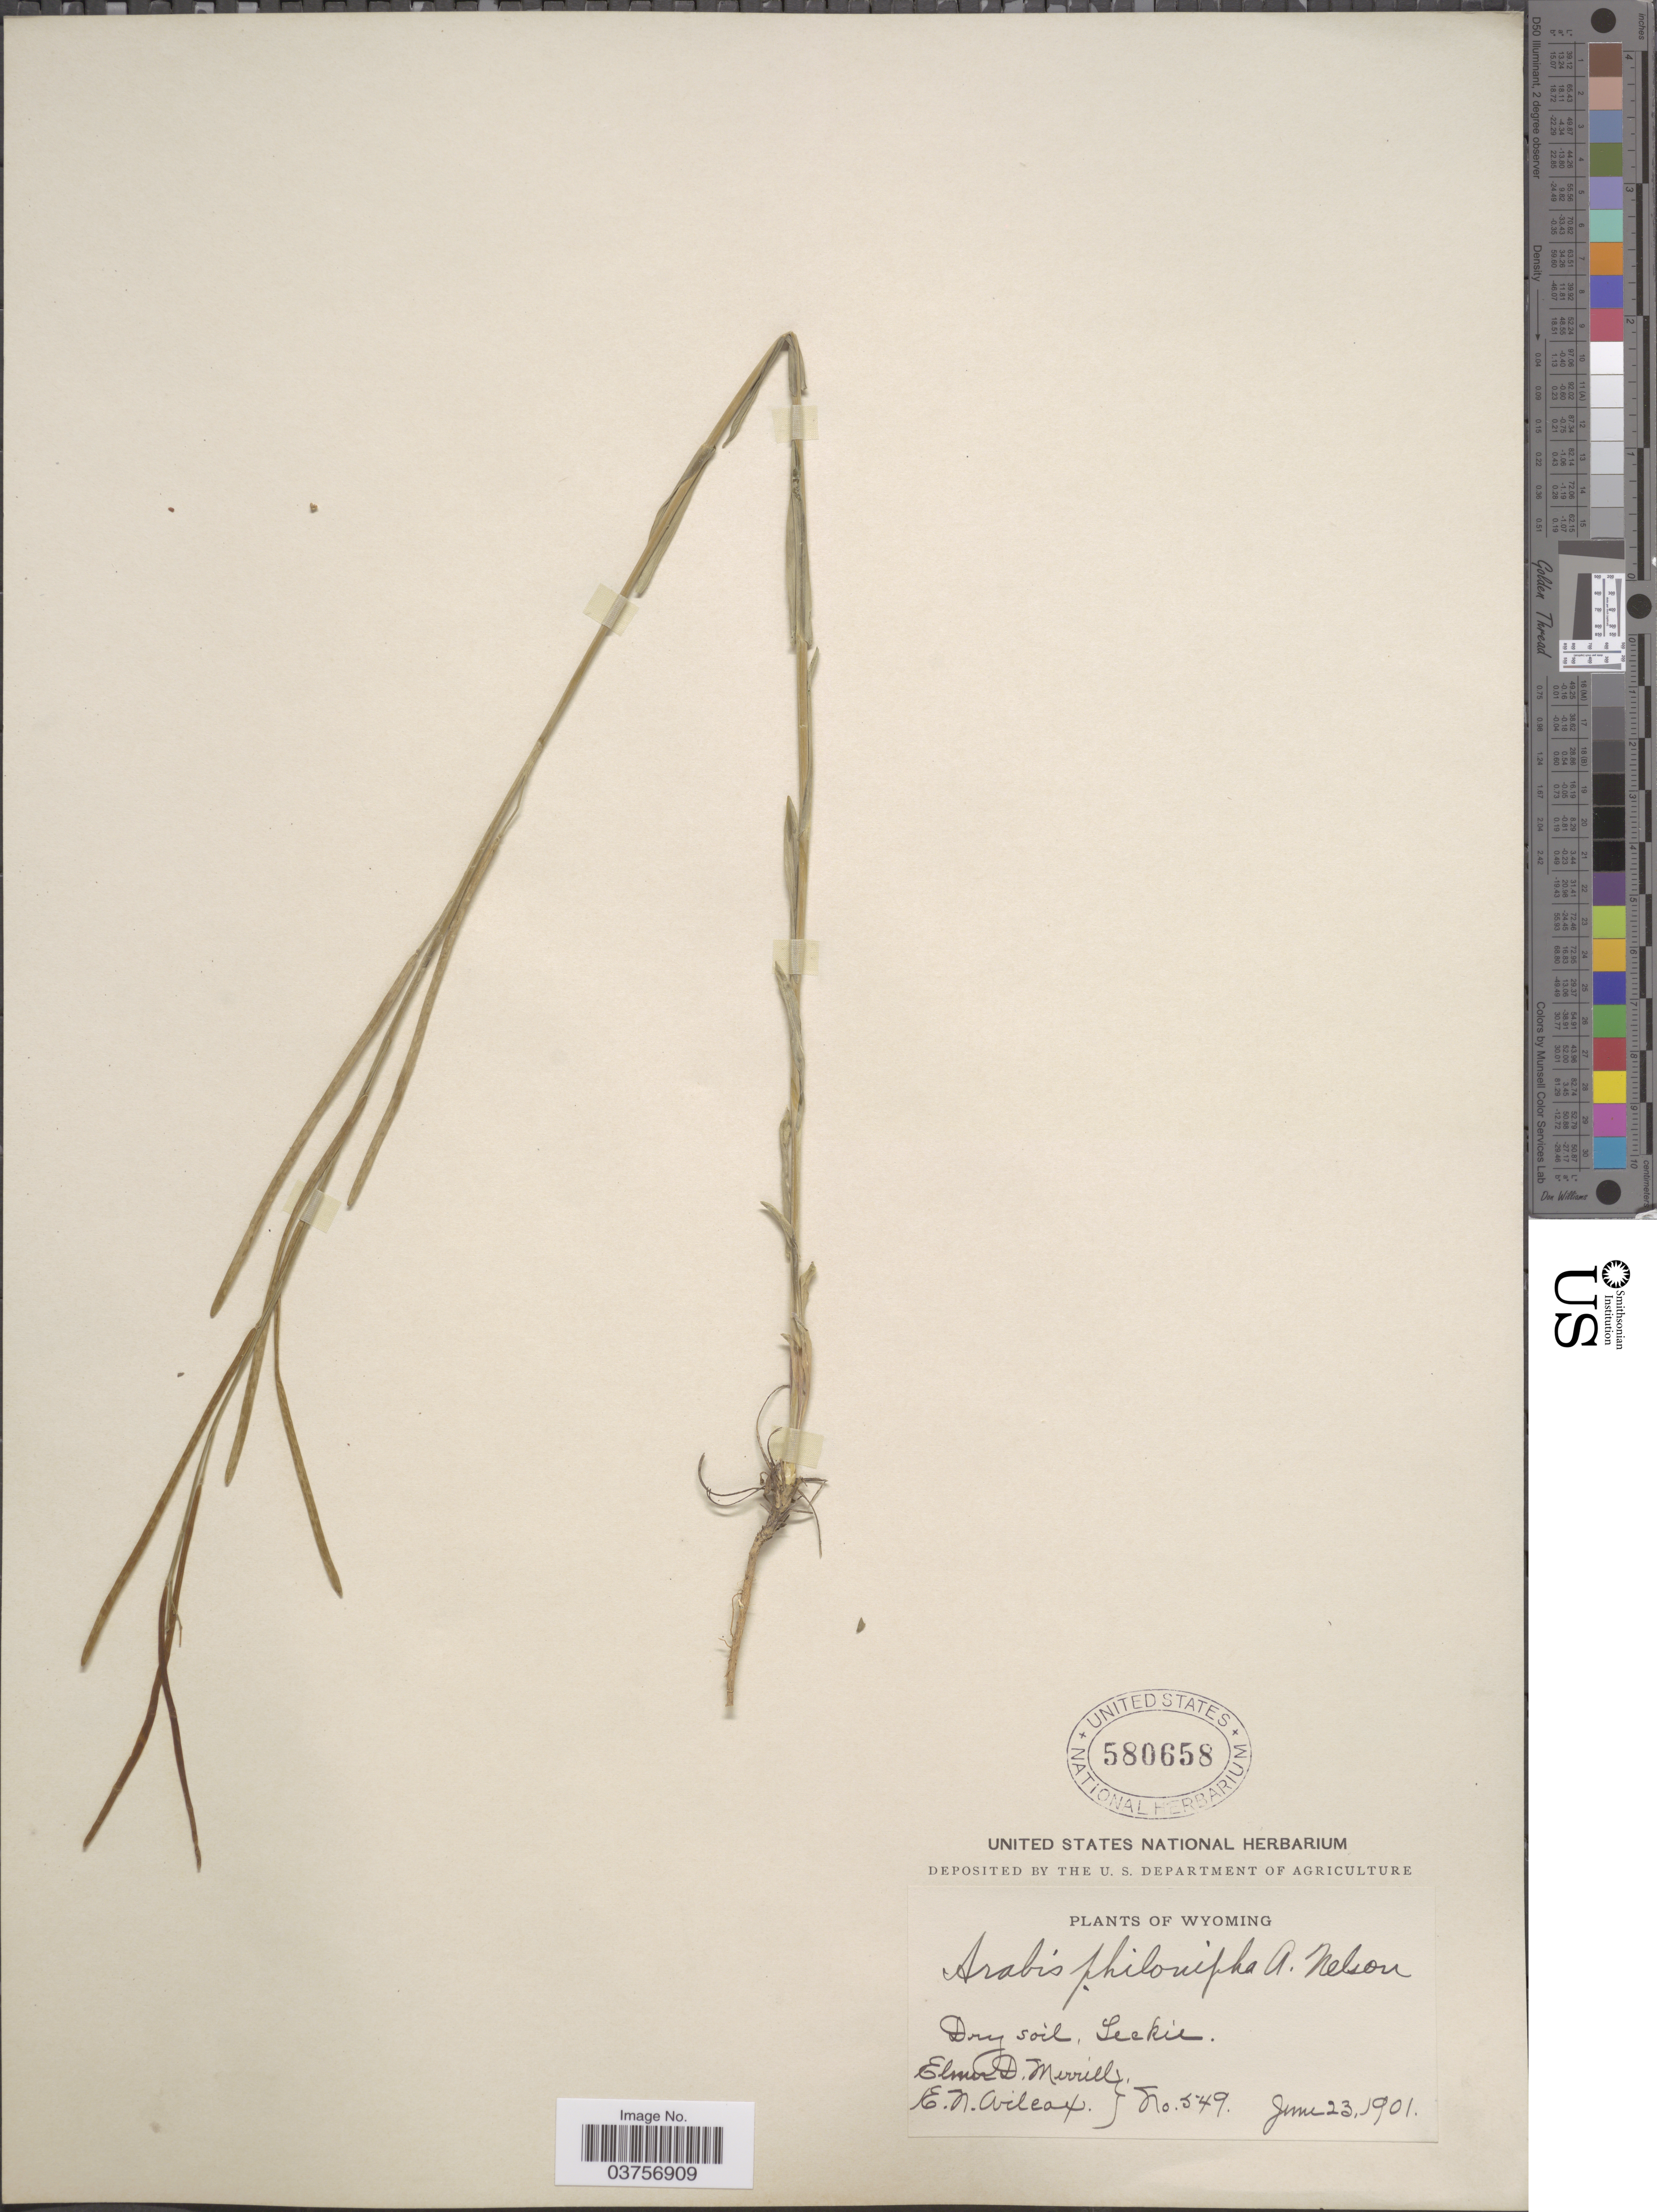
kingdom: Plantae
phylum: Tracheophyta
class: Magnoliopsida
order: Brassicales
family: Brassicaceae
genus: Arabis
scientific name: Arabis drummondii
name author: A. Gray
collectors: E. D. Merrill & E. Wilcox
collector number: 549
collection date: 1901-06-23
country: United States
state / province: Wyoming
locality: Dry soil, Leckie.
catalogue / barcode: US 580658